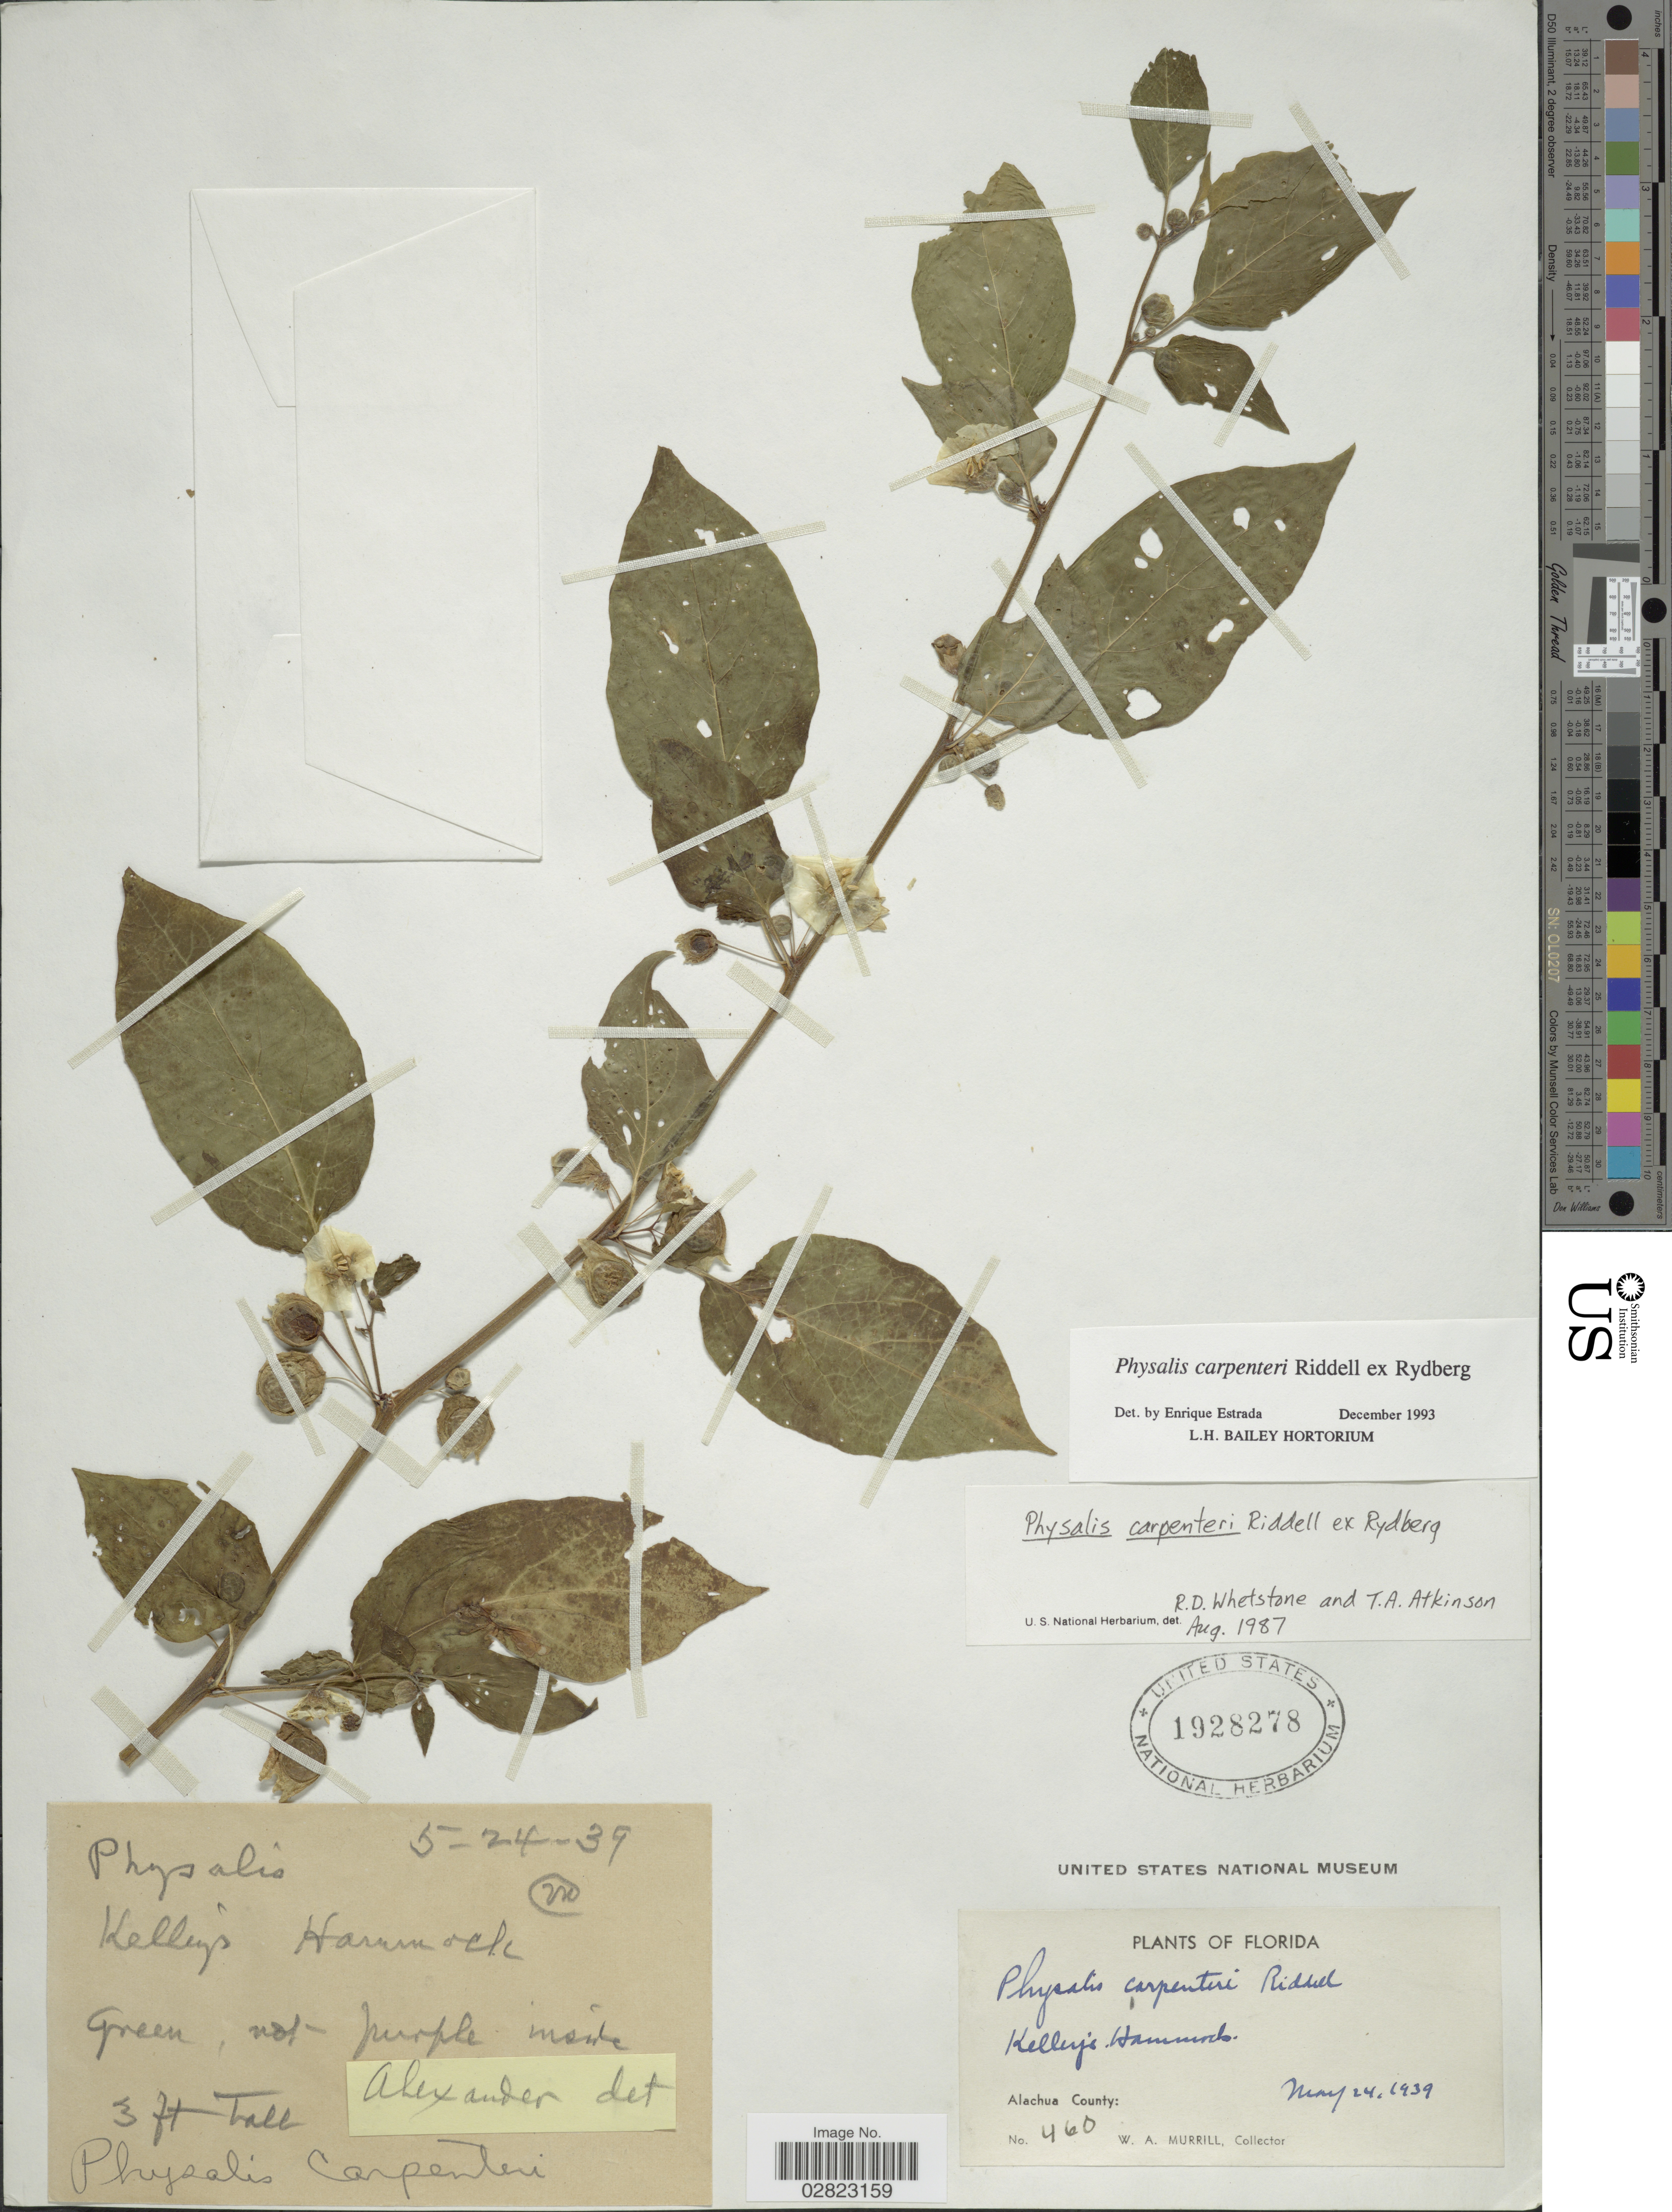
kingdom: Plantae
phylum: Tracheophyta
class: Magnoliopsida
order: Solanales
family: Solanaceae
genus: Physalis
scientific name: Physalis carpenteri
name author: Riddell ex Rydb.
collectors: W. A. Murrill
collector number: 460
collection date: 1939-05-24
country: United States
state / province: Florida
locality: Kelley's Hammock. Alachua County.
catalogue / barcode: US 1928278